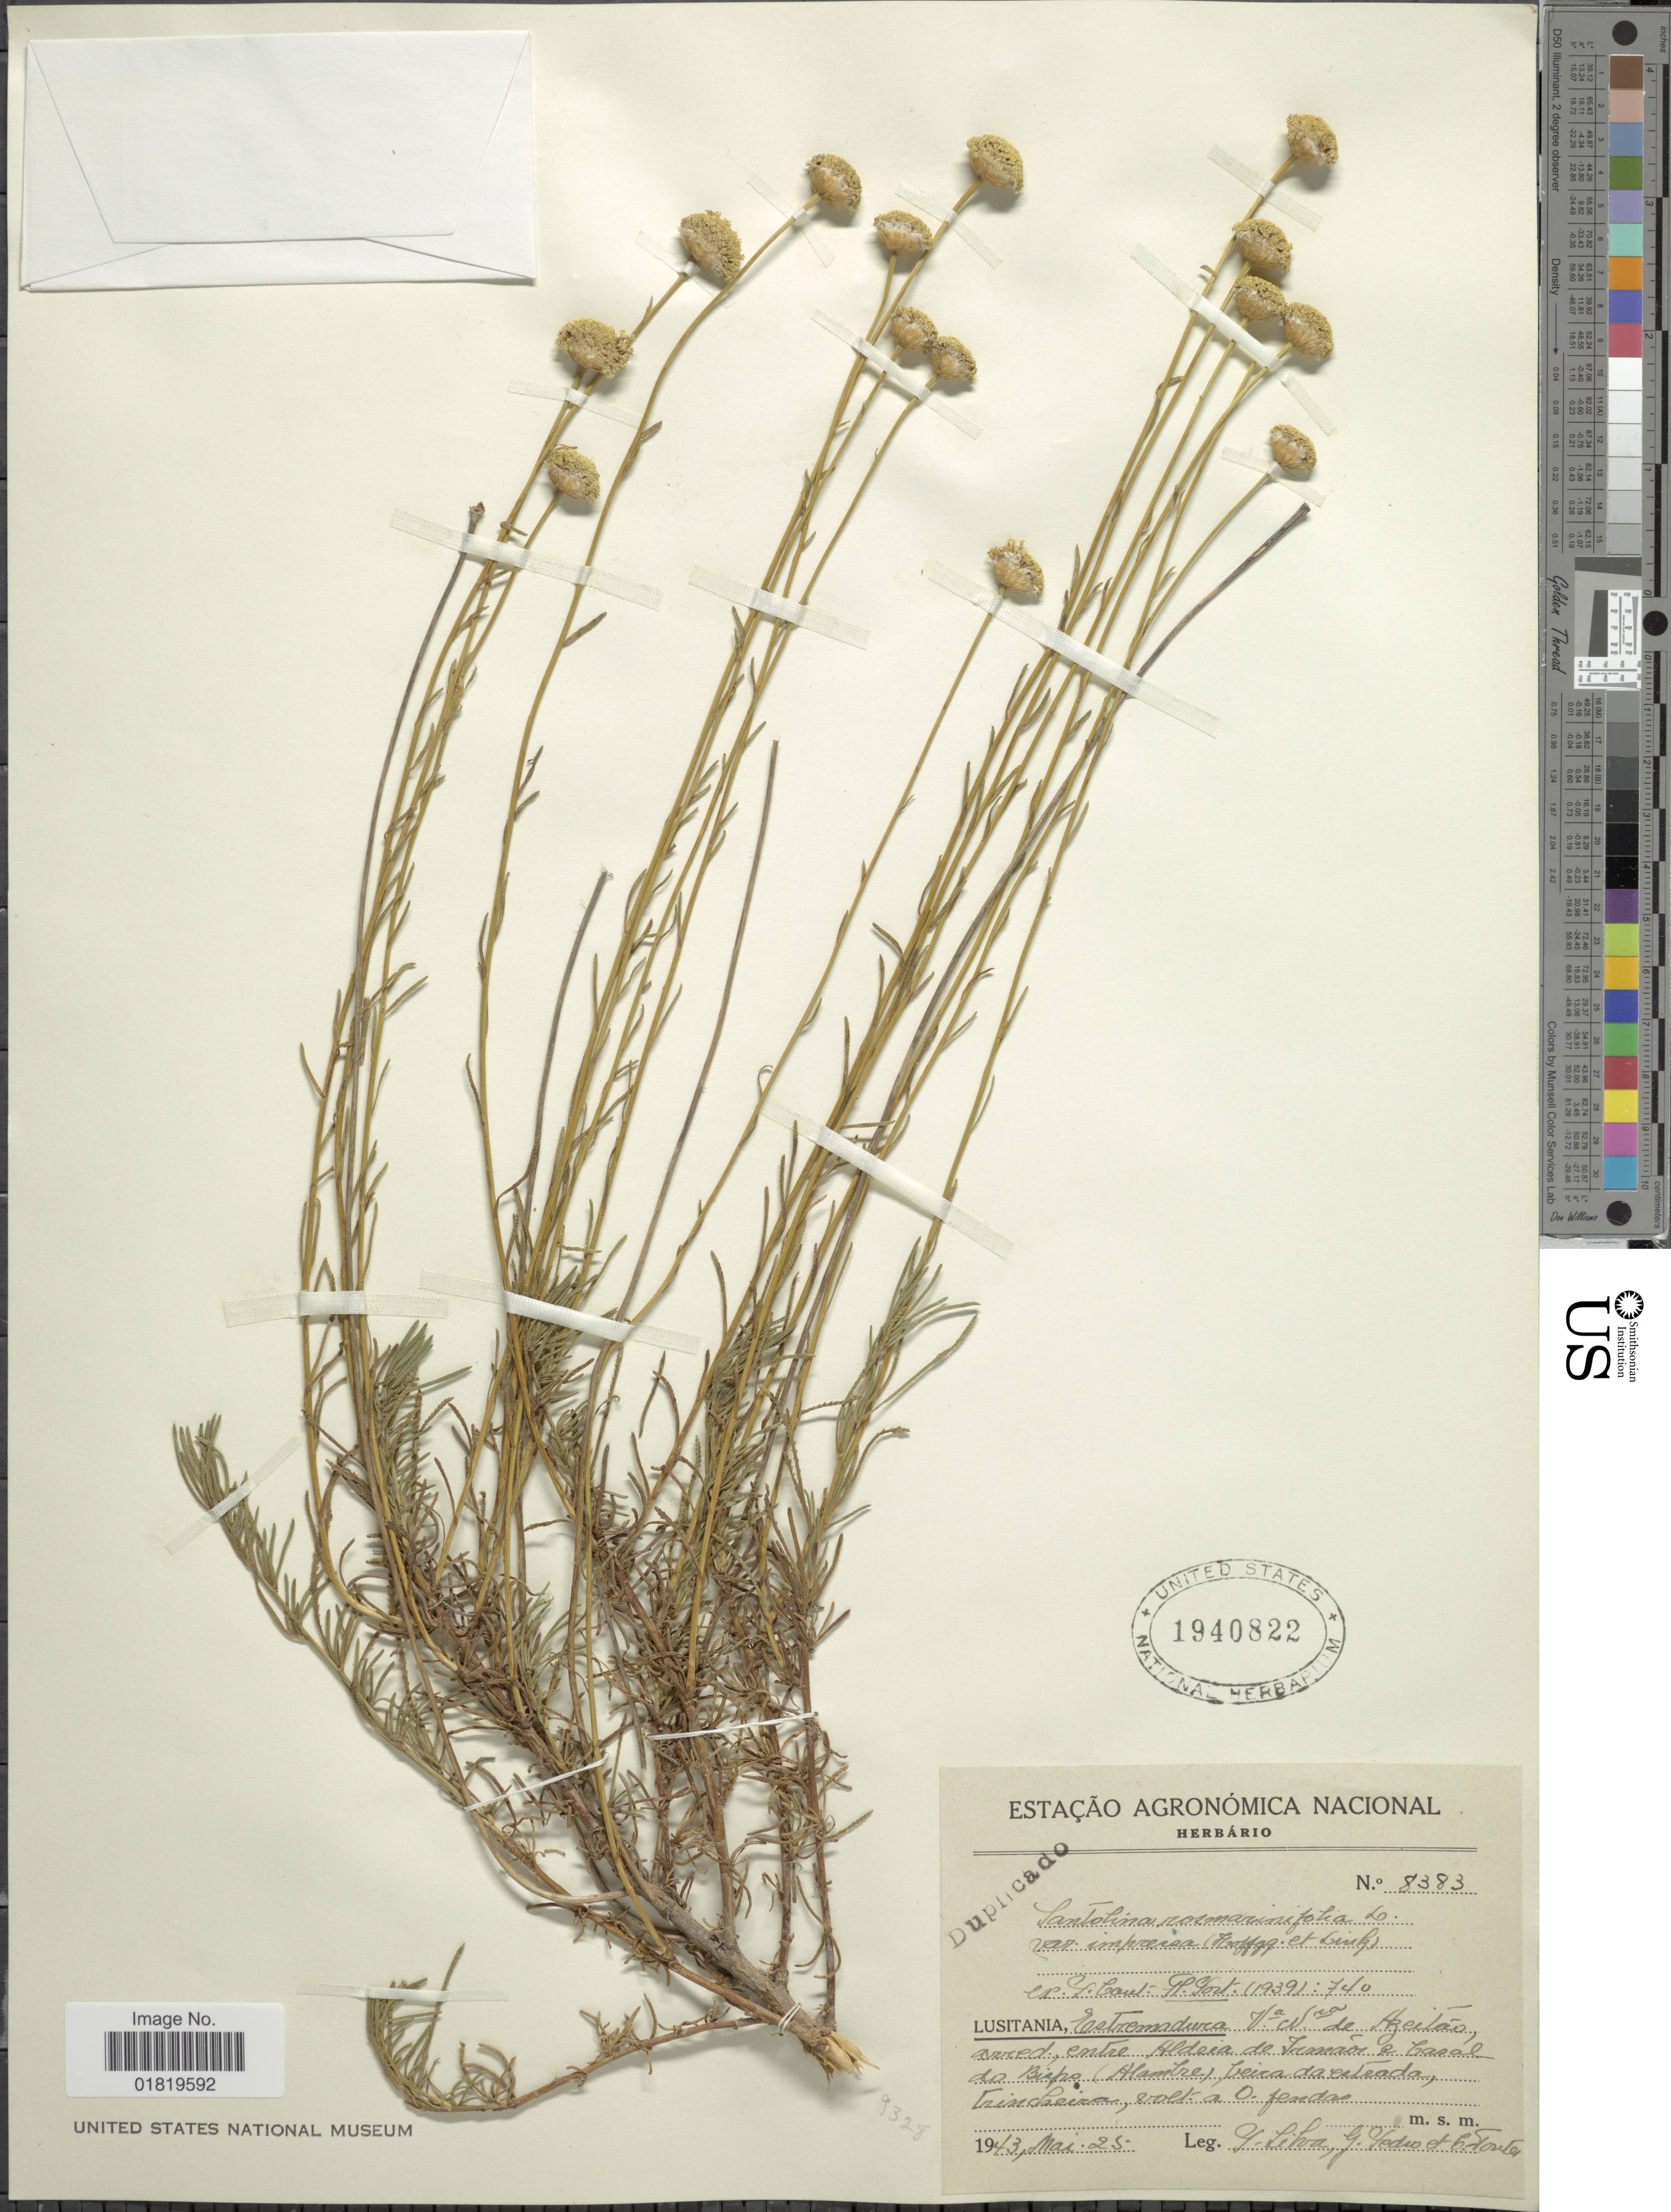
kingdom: Plantae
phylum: Tracheophyta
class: Magnoliopsida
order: Asterales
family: Asteraceae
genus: Santolina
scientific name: Santolina rosmarinifolia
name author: L.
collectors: G. Silva, Collector illegible & Collector illegible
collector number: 8383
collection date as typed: Transcribed d/m/y: 13/5/25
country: Portugal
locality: Lusitania, Estremadura, VaWra de Afeitao, arred, entre Alderia de Jimaos e Casal do Bipo (Alambre), Beira da enteada, Trincheira [interpreted]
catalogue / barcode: US 1940822